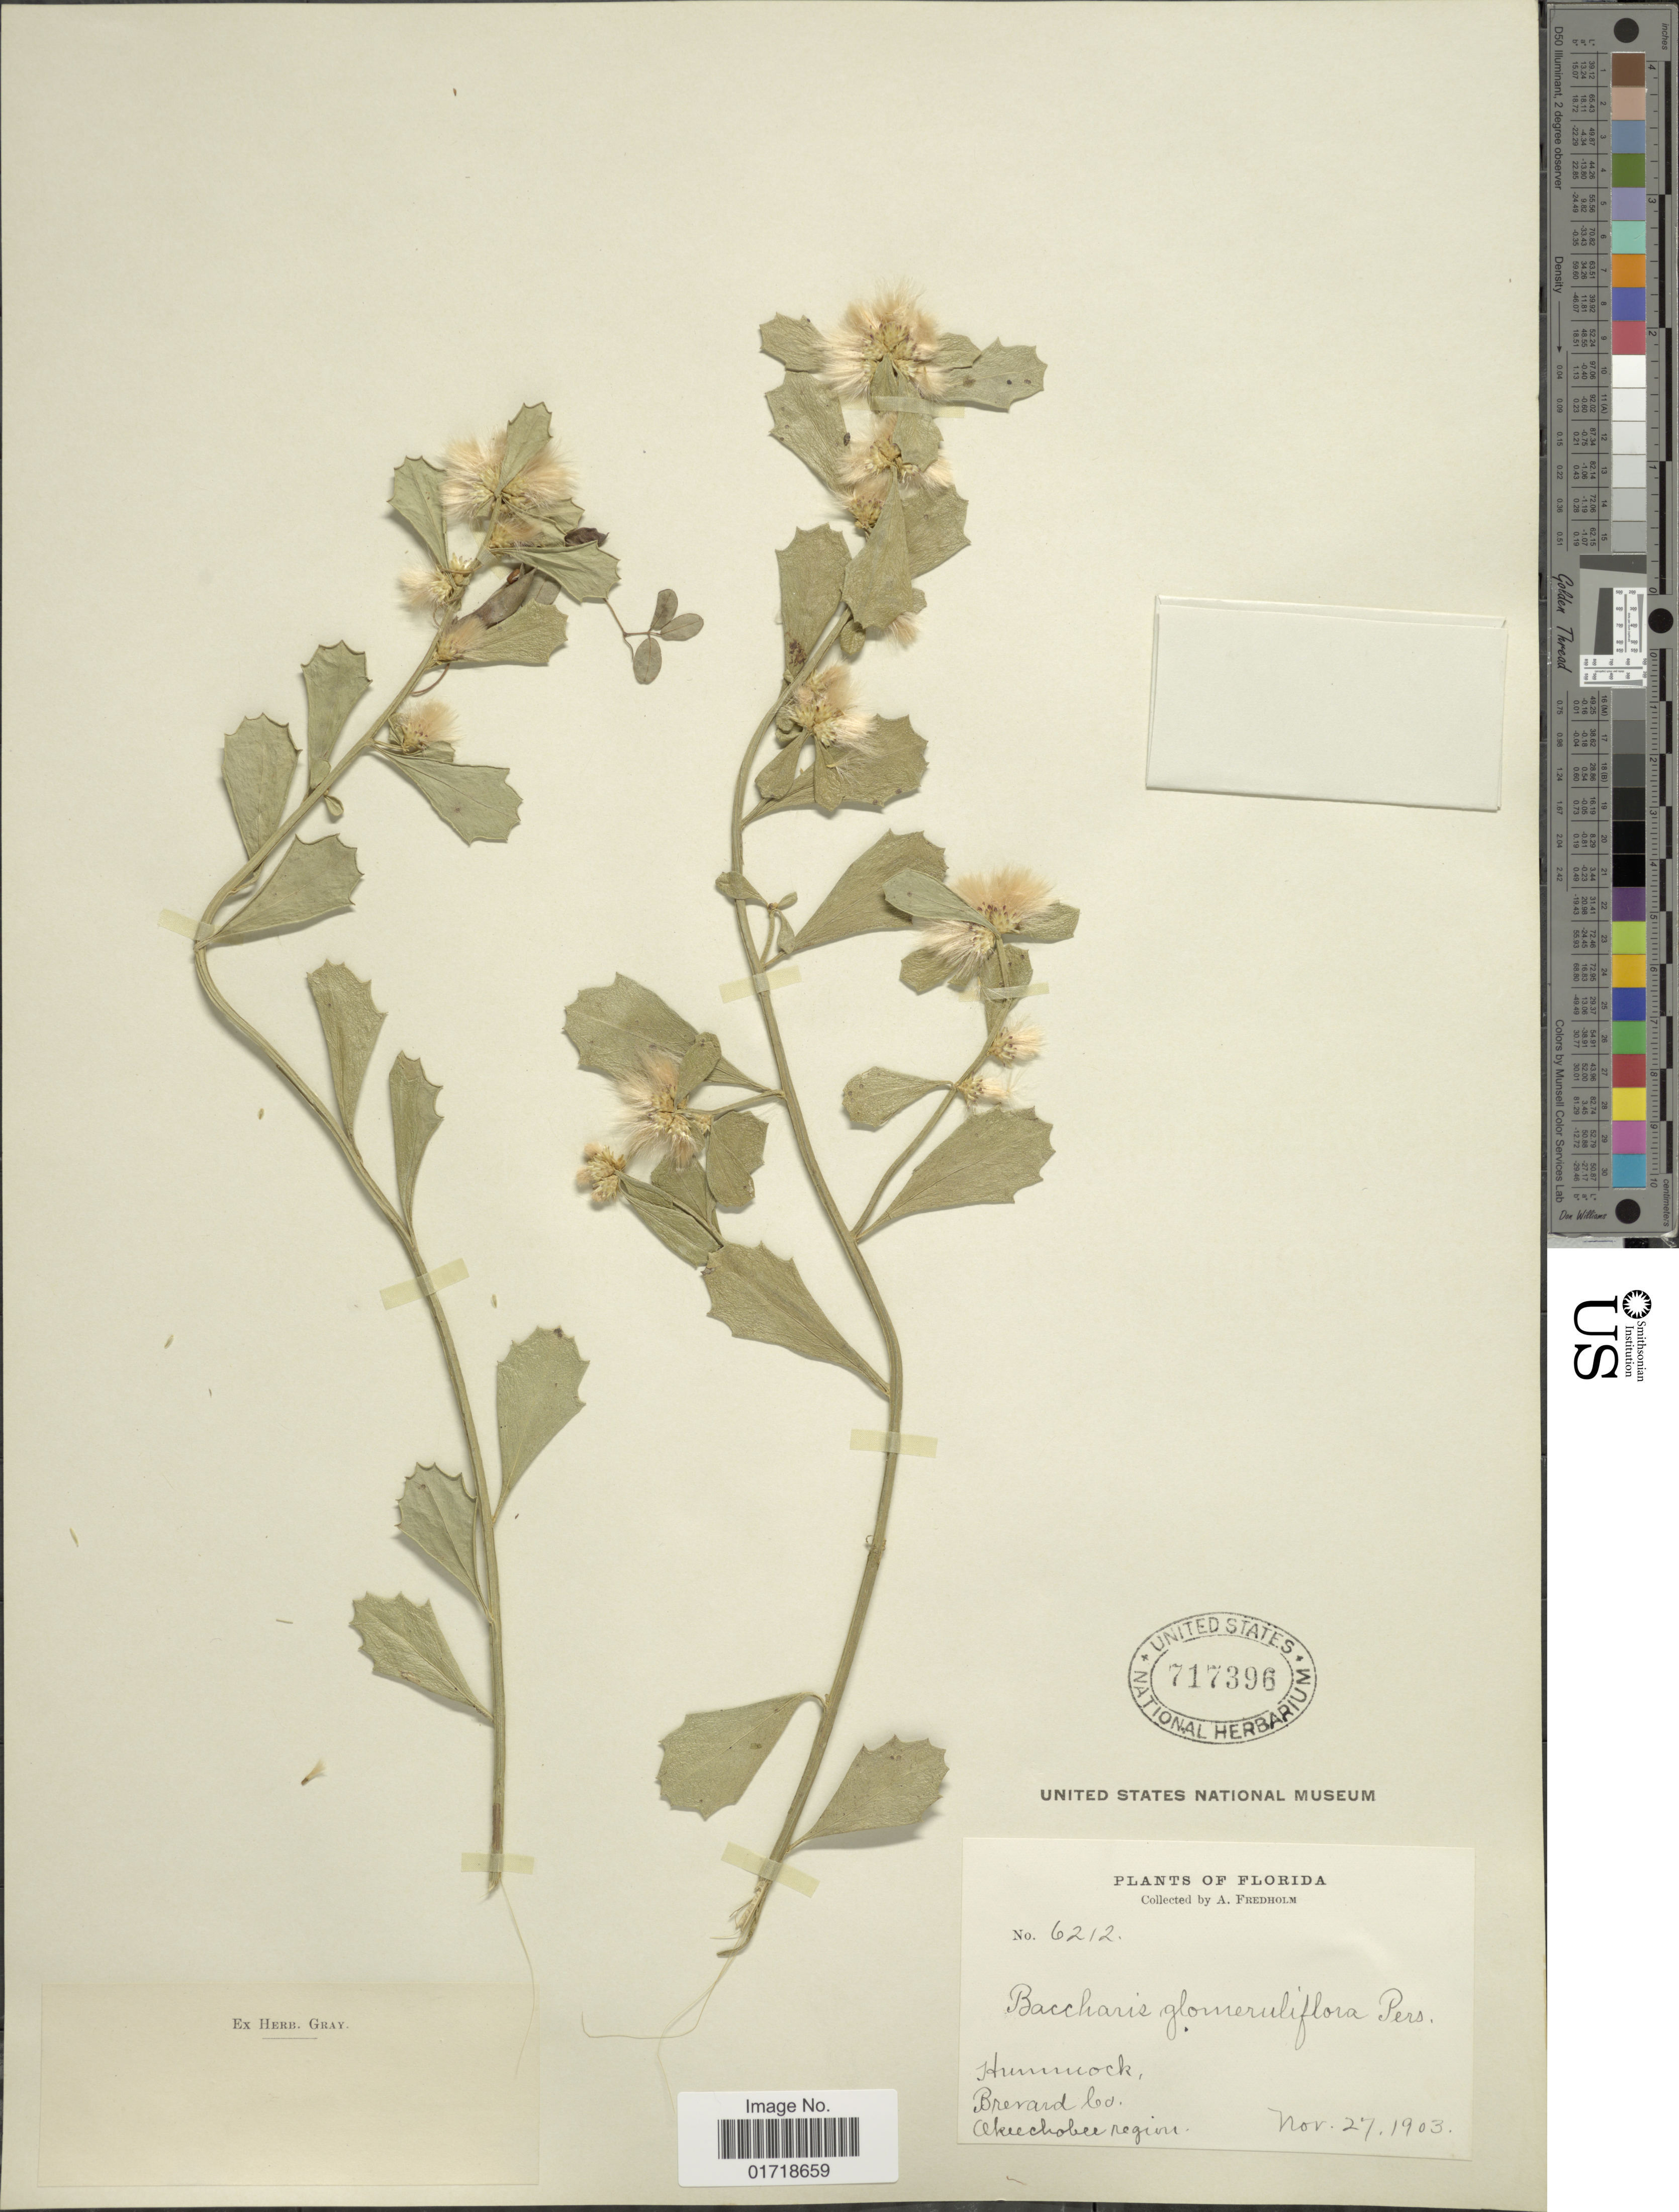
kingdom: Plantae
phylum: Tracheophyta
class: Magnoliopsida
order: Asterales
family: Asteraceae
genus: Baccharis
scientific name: Baccharis glomeruliflora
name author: Pers.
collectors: A. Fredholm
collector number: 6212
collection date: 1903-11-27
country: United States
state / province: Florida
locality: Hummock, Brerard Co, akecobee Region.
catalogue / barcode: US 717396